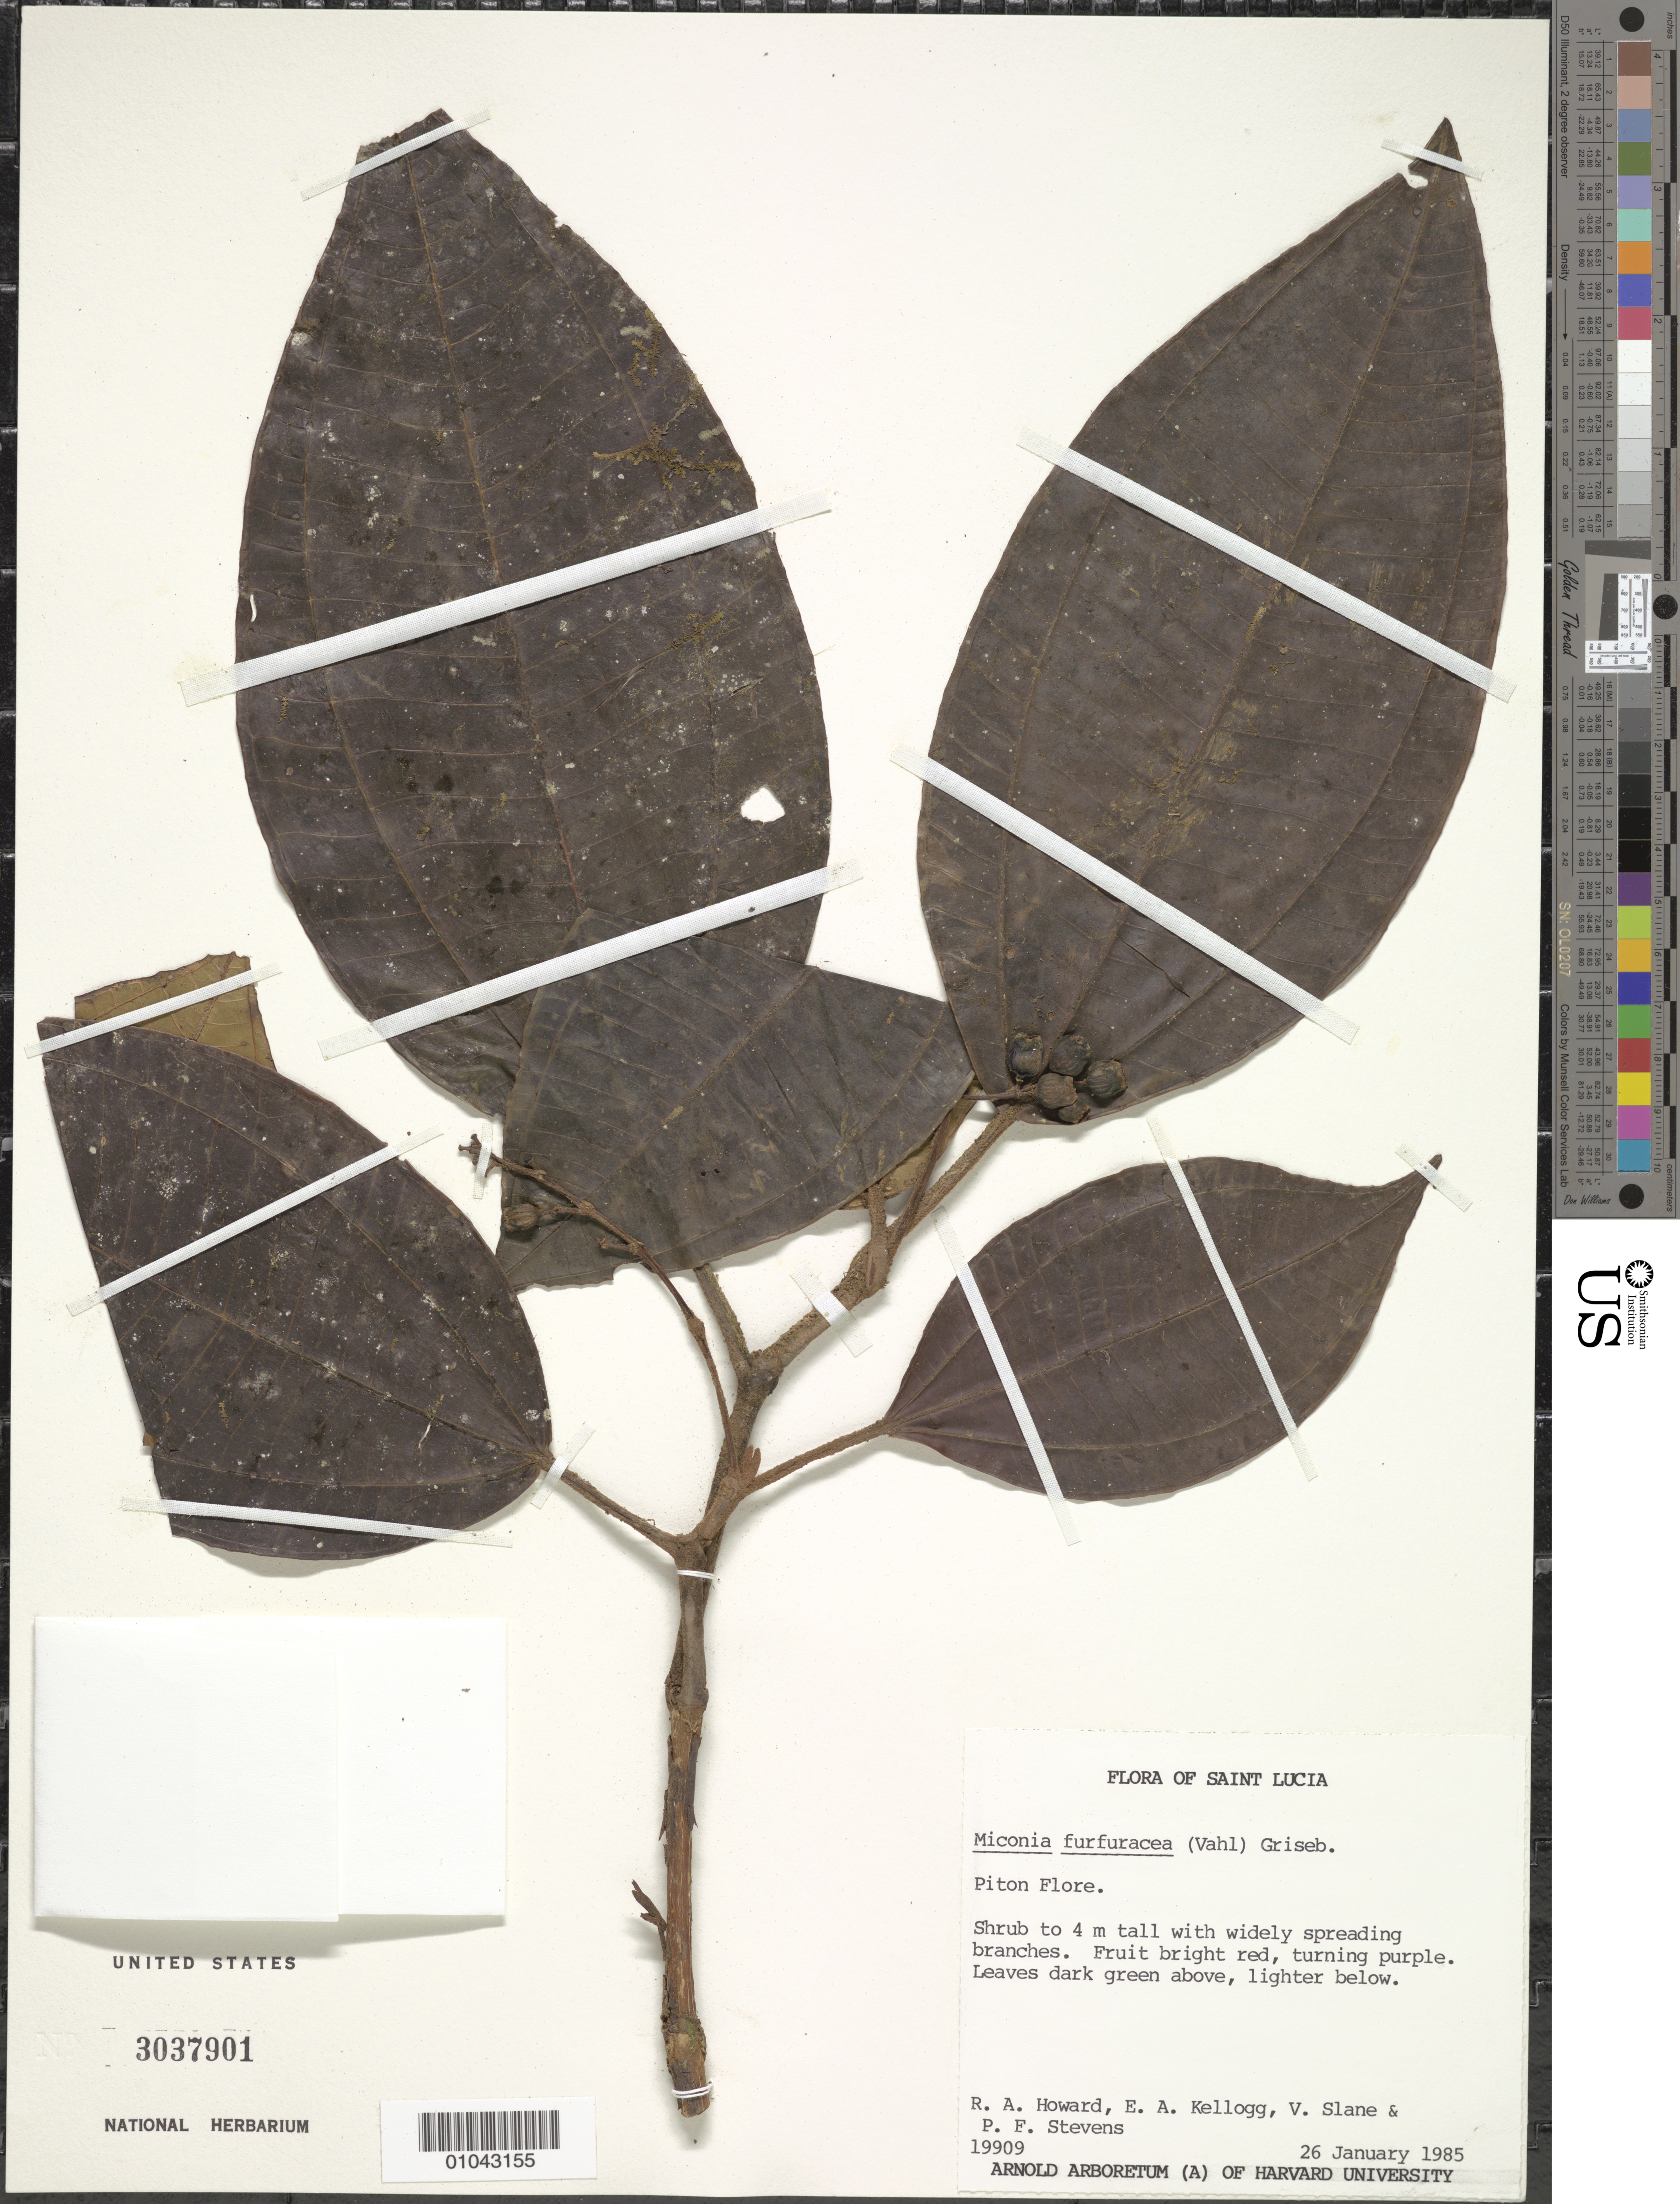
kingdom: Plantae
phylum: Tracheophyta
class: Magnoliopsida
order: Myrtales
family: Melastomataceae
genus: Miconia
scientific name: Miconia furfuracea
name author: (Vahl) Griseb.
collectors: R. A. Howard, E. A. Kellogg, V. Slane & P. F. Stevens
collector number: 19909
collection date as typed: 26 Jan 1985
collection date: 1985-01-26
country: St. Lucia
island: St. Lucia I.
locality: Piton Flore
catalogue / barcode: US 3037901